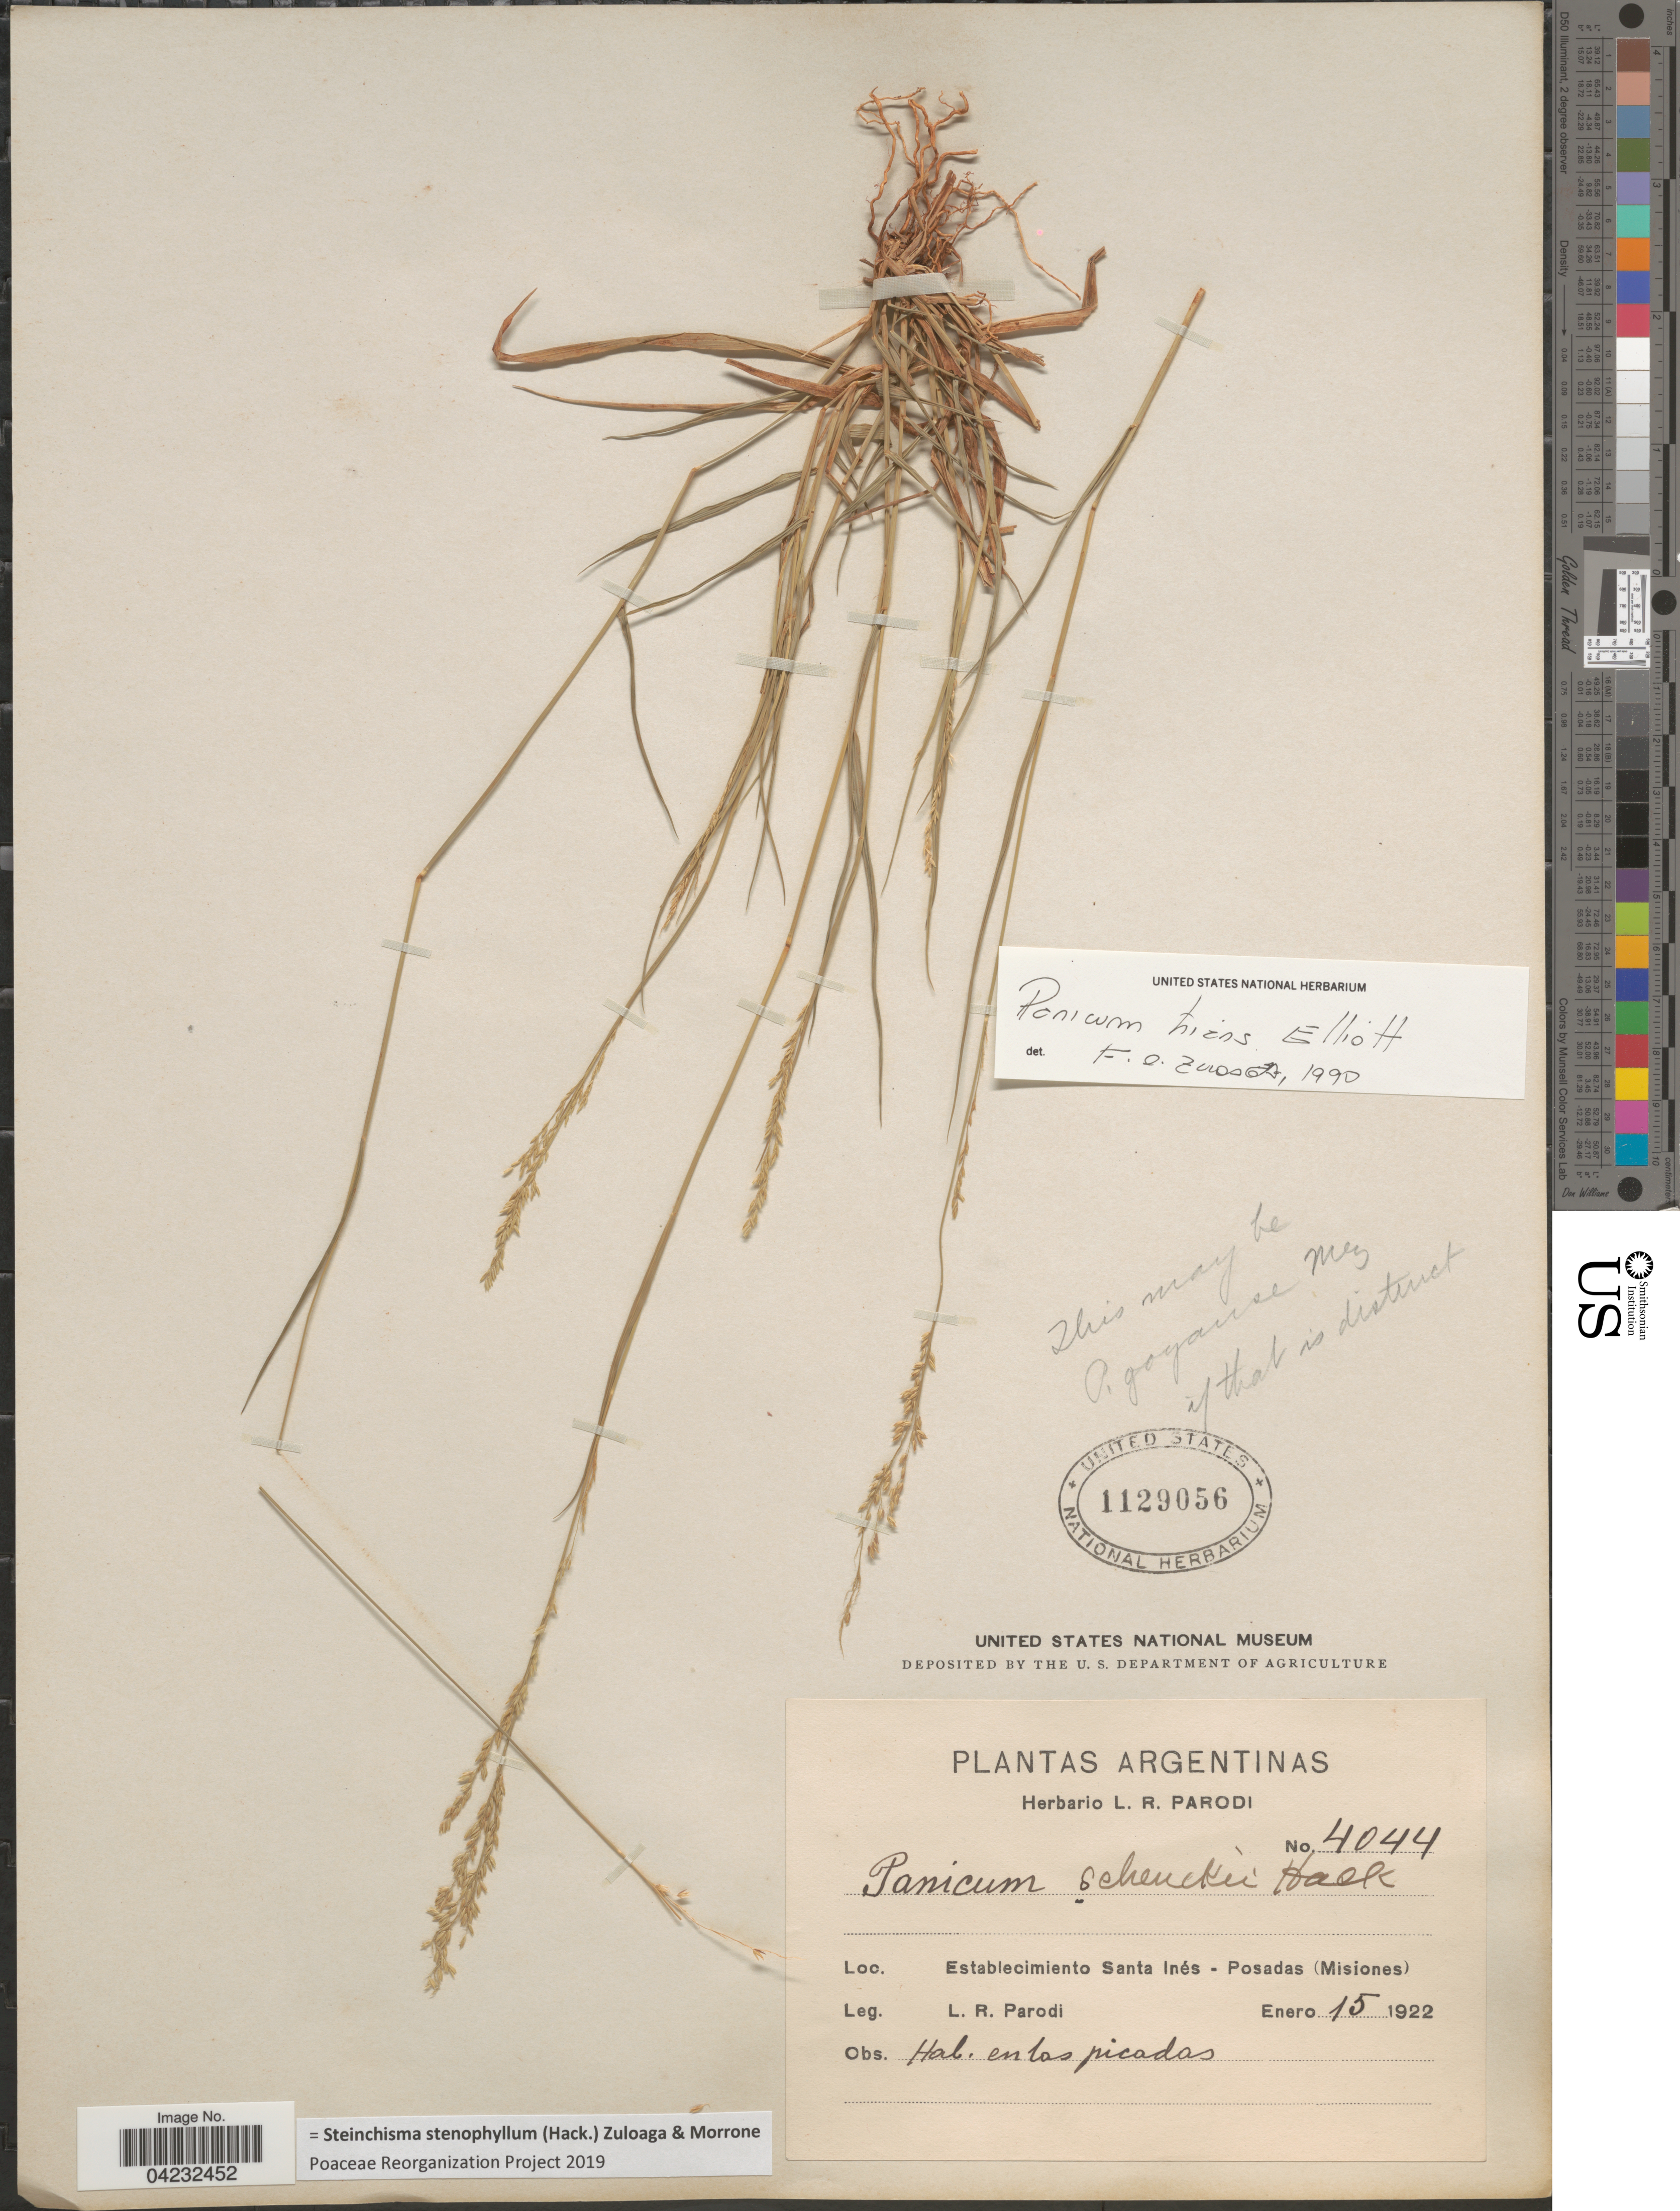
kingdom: Plantae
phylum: Tracheophyta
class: Liliopsida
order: Poales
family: Poaceae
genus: Steinchisma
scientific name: Steinchisma stenophyllum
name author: (Hack.) Zuloaga & Morrone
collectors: L. R. Parodi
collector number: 4044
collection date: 1922-01-15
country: Argentina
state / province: Misiones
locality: Establecimiento Santa Inés - Posadas (Misiones).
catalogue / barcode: US 1129056